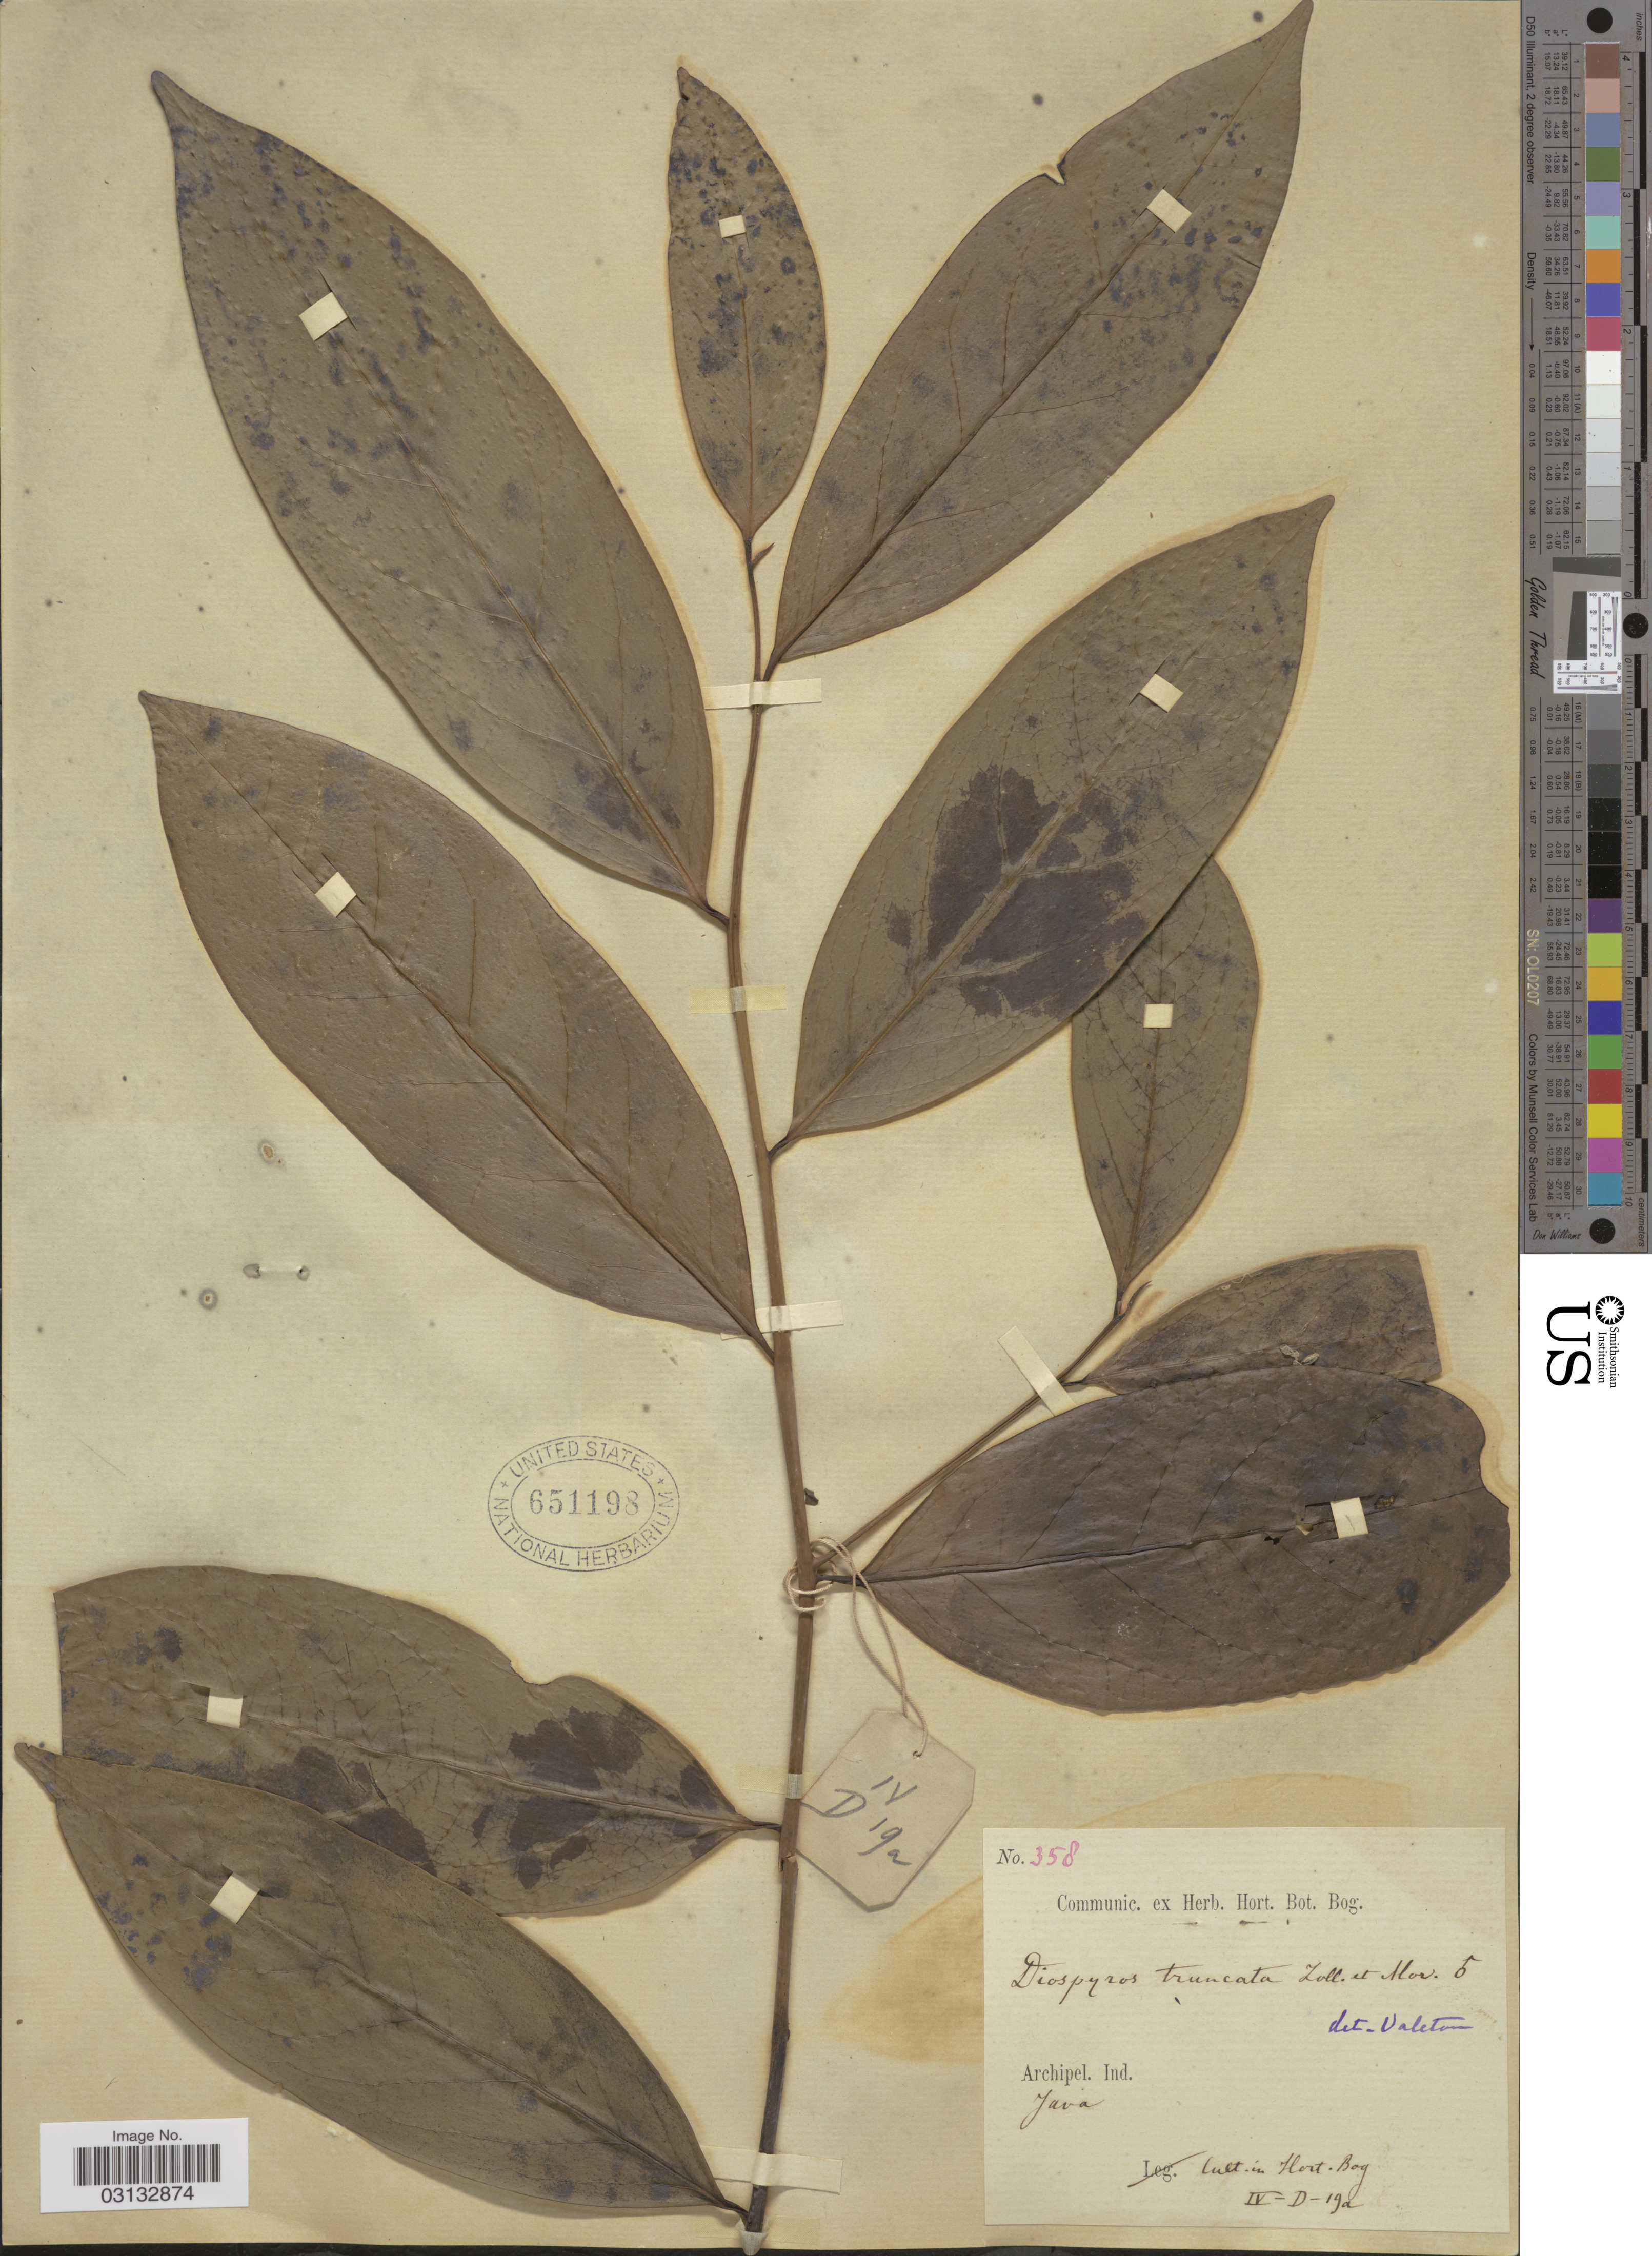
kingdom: Plantae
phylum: Tracheophyta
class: Magnoliopsida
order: Ericales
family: Ebenaceae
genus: Diospyros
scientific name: Diospyros truncata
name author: Zoll. & Moritzi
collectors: Hort. Bot. Bog.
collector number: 358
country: Indonesia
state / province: Java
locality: Archipel. Ind., Cult in Hort. Bog. IV-D-19a.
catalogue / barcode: US 651198